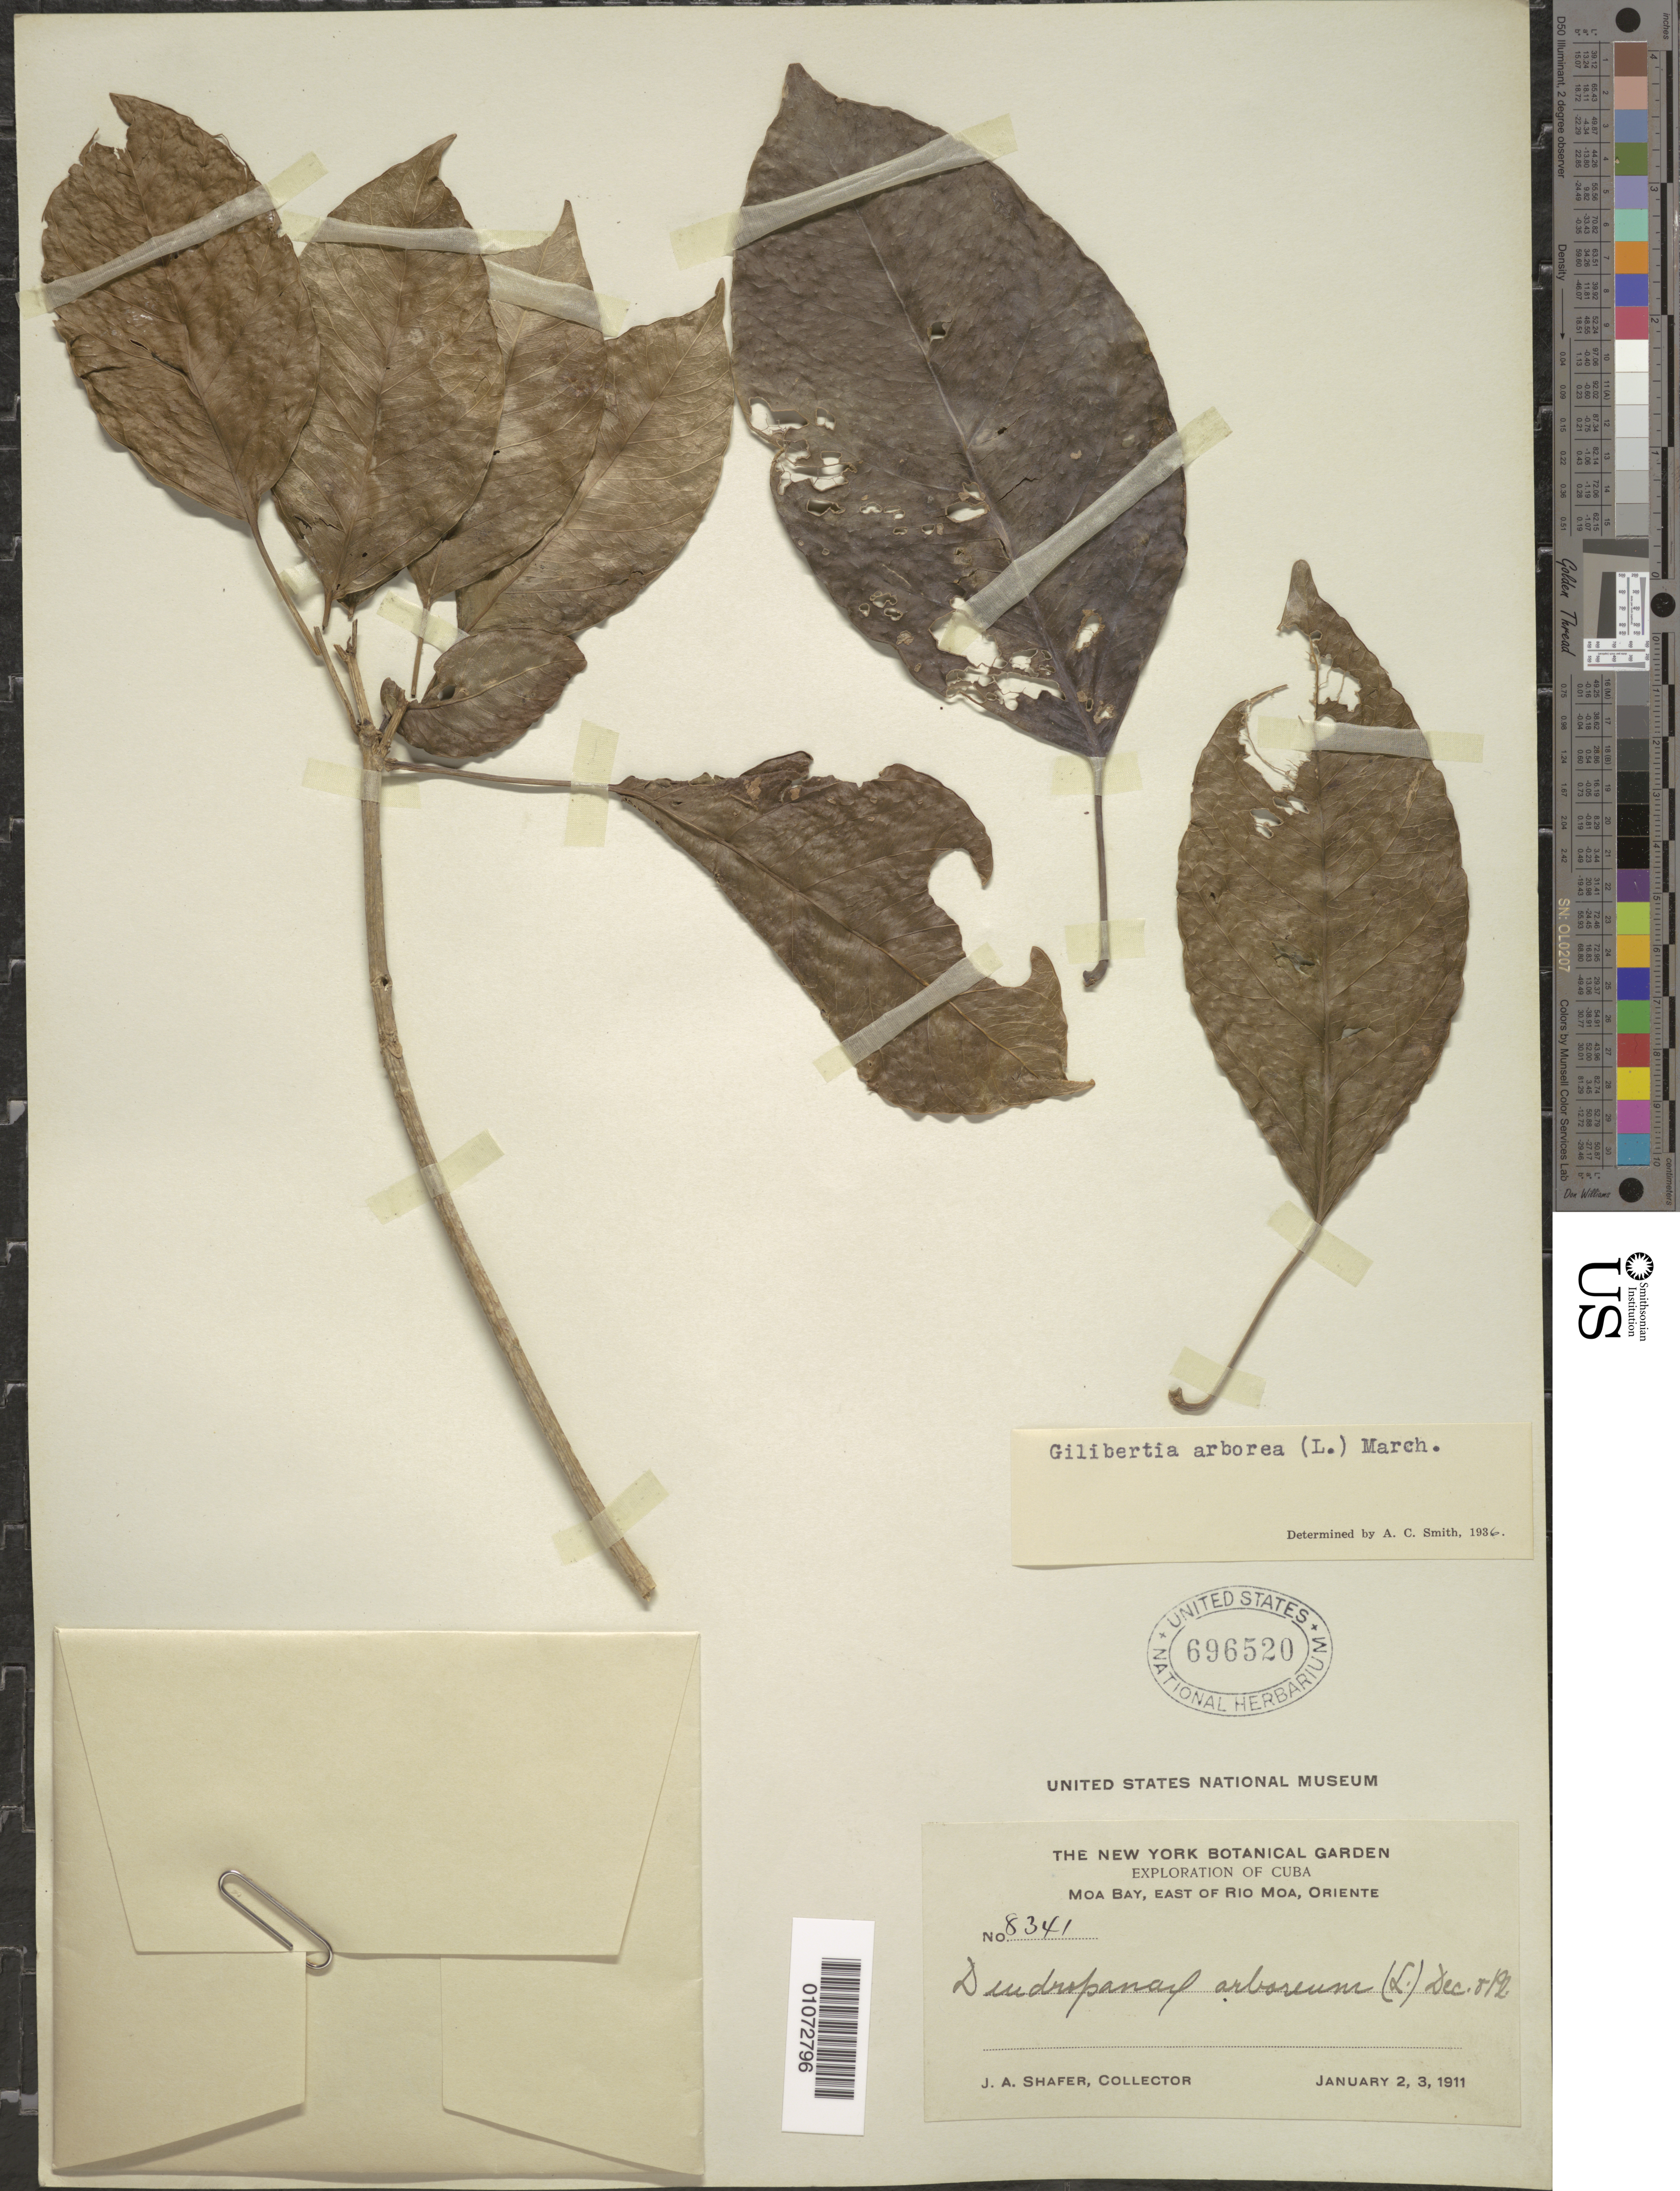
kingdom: Plantae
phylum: Tracheophyta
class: Magnoliopsida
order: Apiales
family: Araliaceae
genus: Dendropanax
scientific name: Dendropanax arboreus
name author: (L.) Decne. & Planch.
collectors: J. A. Shafer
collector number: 8341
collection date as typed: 02 Jan 1911 and 03 Jan 1911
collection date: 1911-01-02,1911-01-03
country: Cuba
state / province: Holguín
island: Cuba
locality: Moa Bay, East of Rio Moa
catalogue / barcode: US 696520